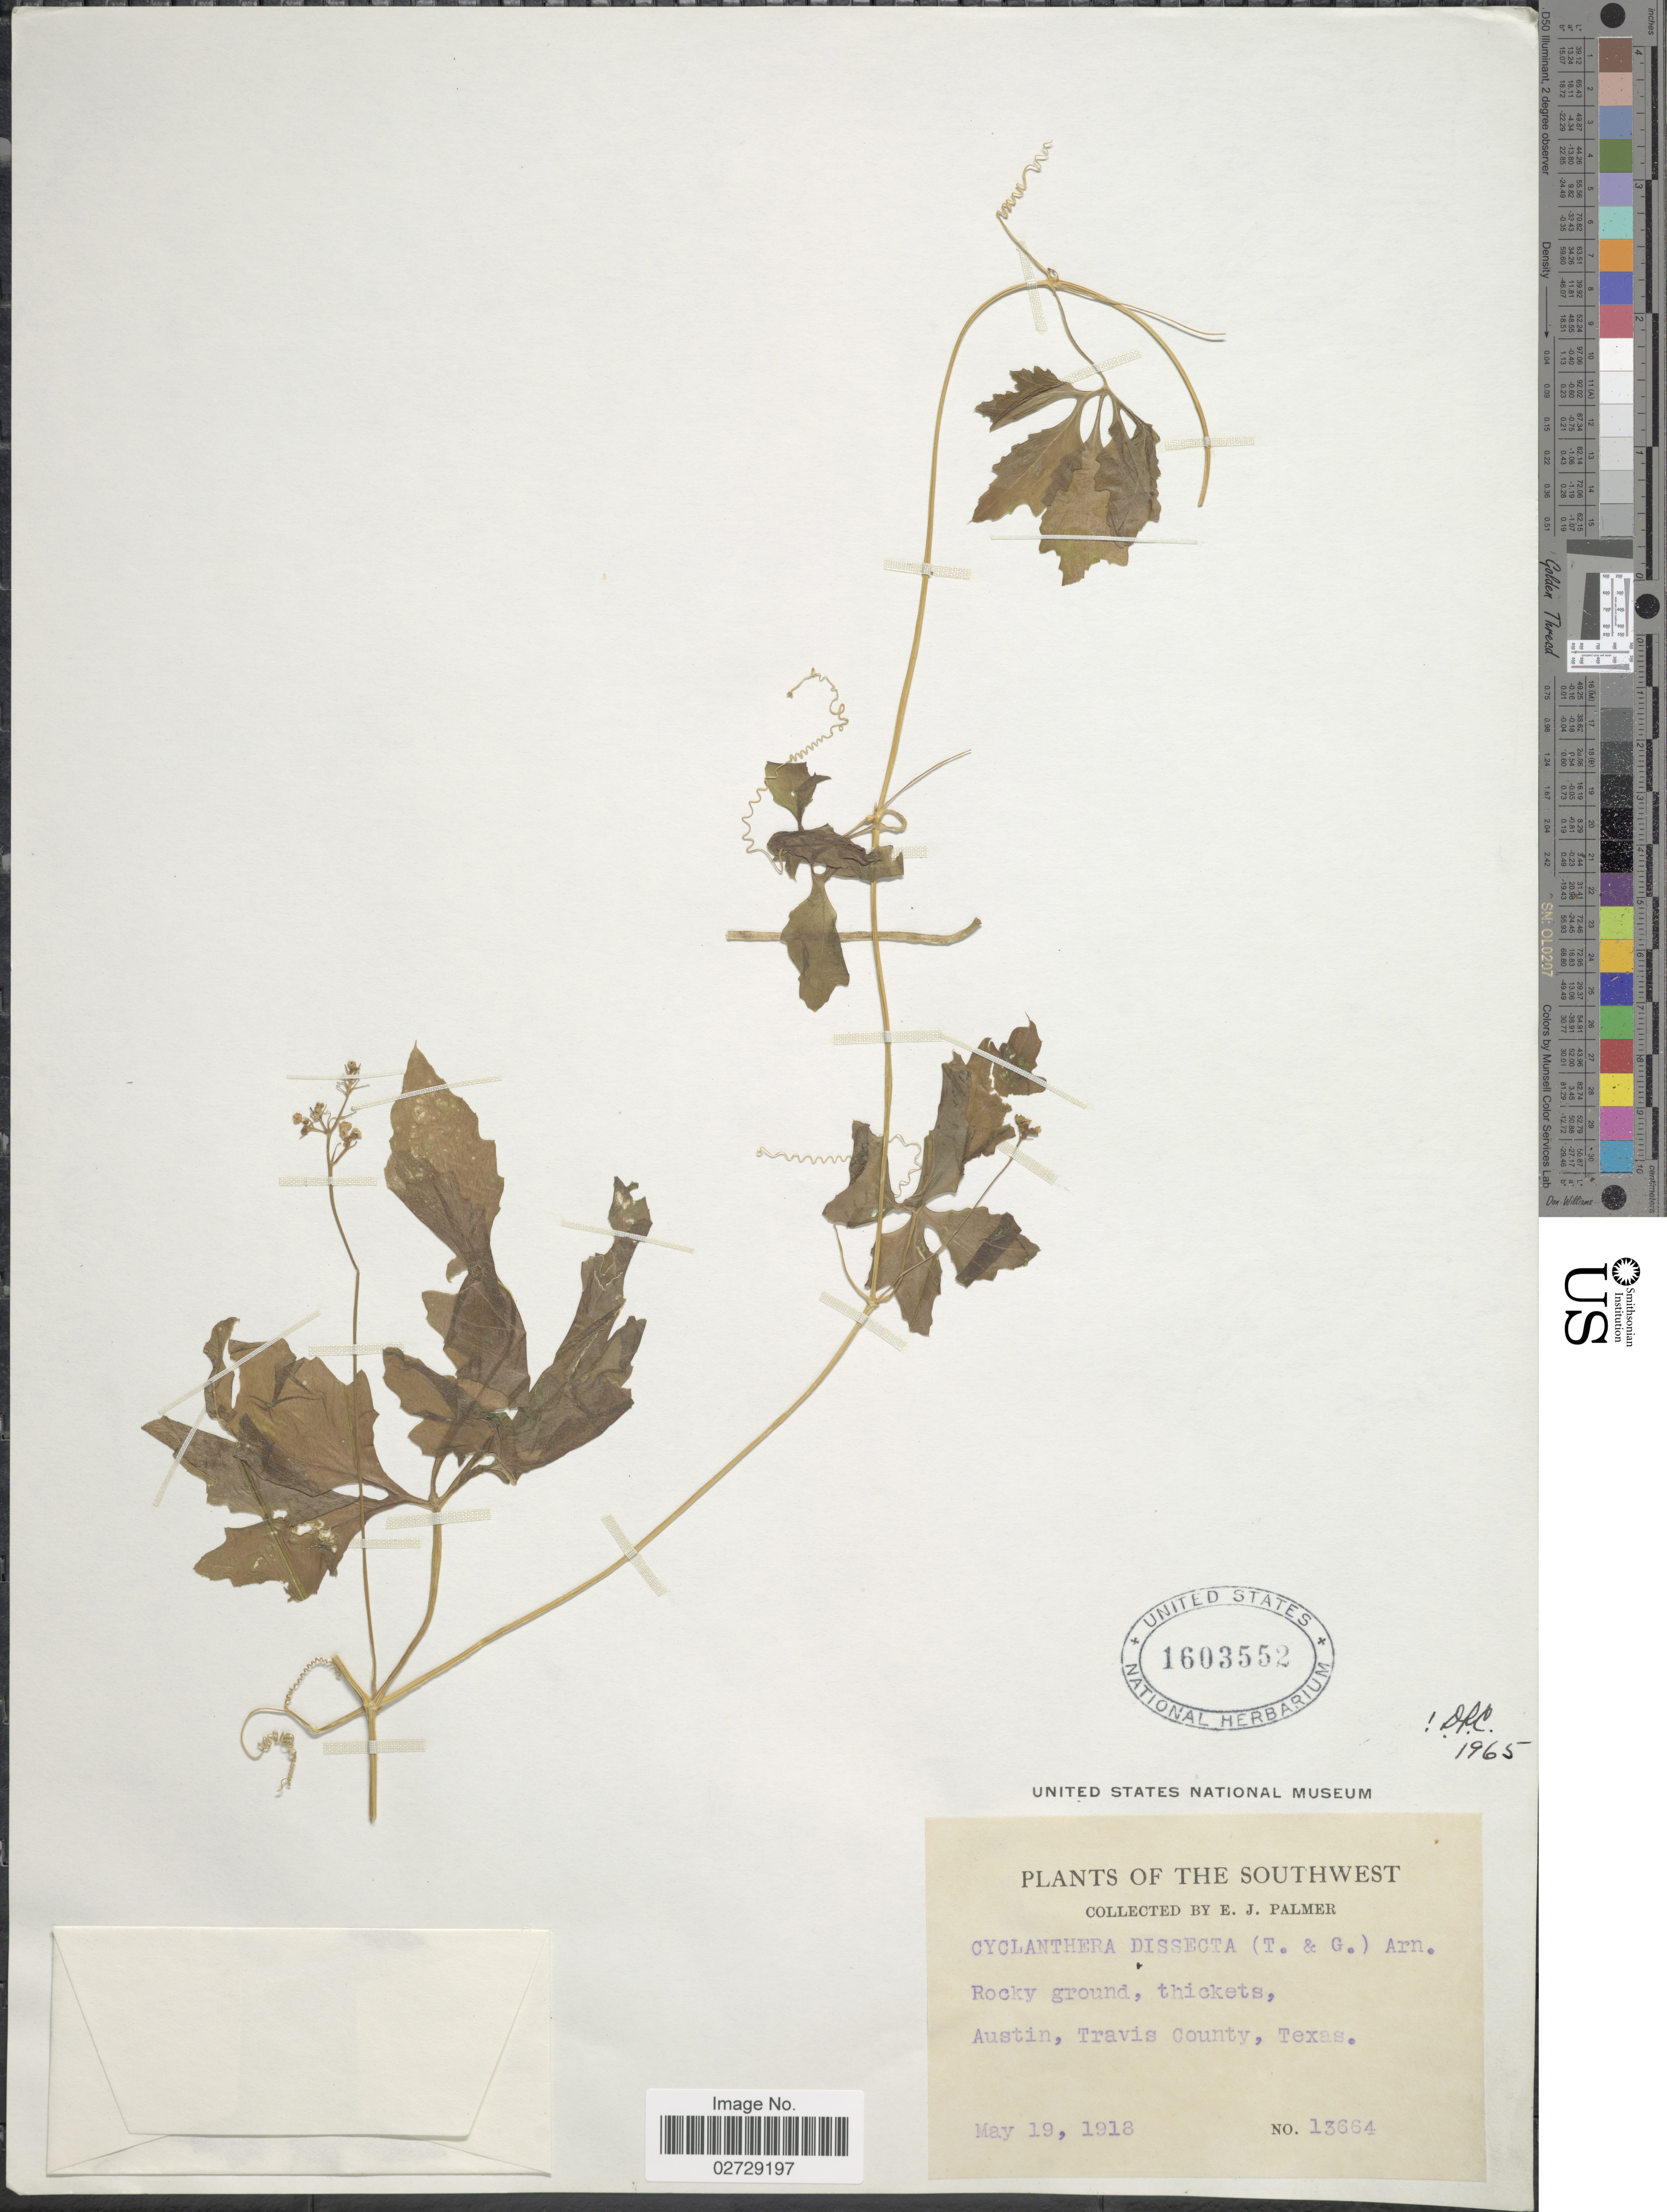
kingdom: Plantae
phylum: Tracheophyta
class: Magnoliopsida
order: Cucurbitales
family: Cucurbitaceae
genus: Cyclanthera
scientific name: Cyclanthera dissecta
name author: (Torr. & A. Gray) Arn.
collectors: E. J. Palmer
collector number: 13664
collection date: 1918-05-19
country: United States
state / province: Texas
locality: Austin, Travis County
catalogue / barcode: US 1603552